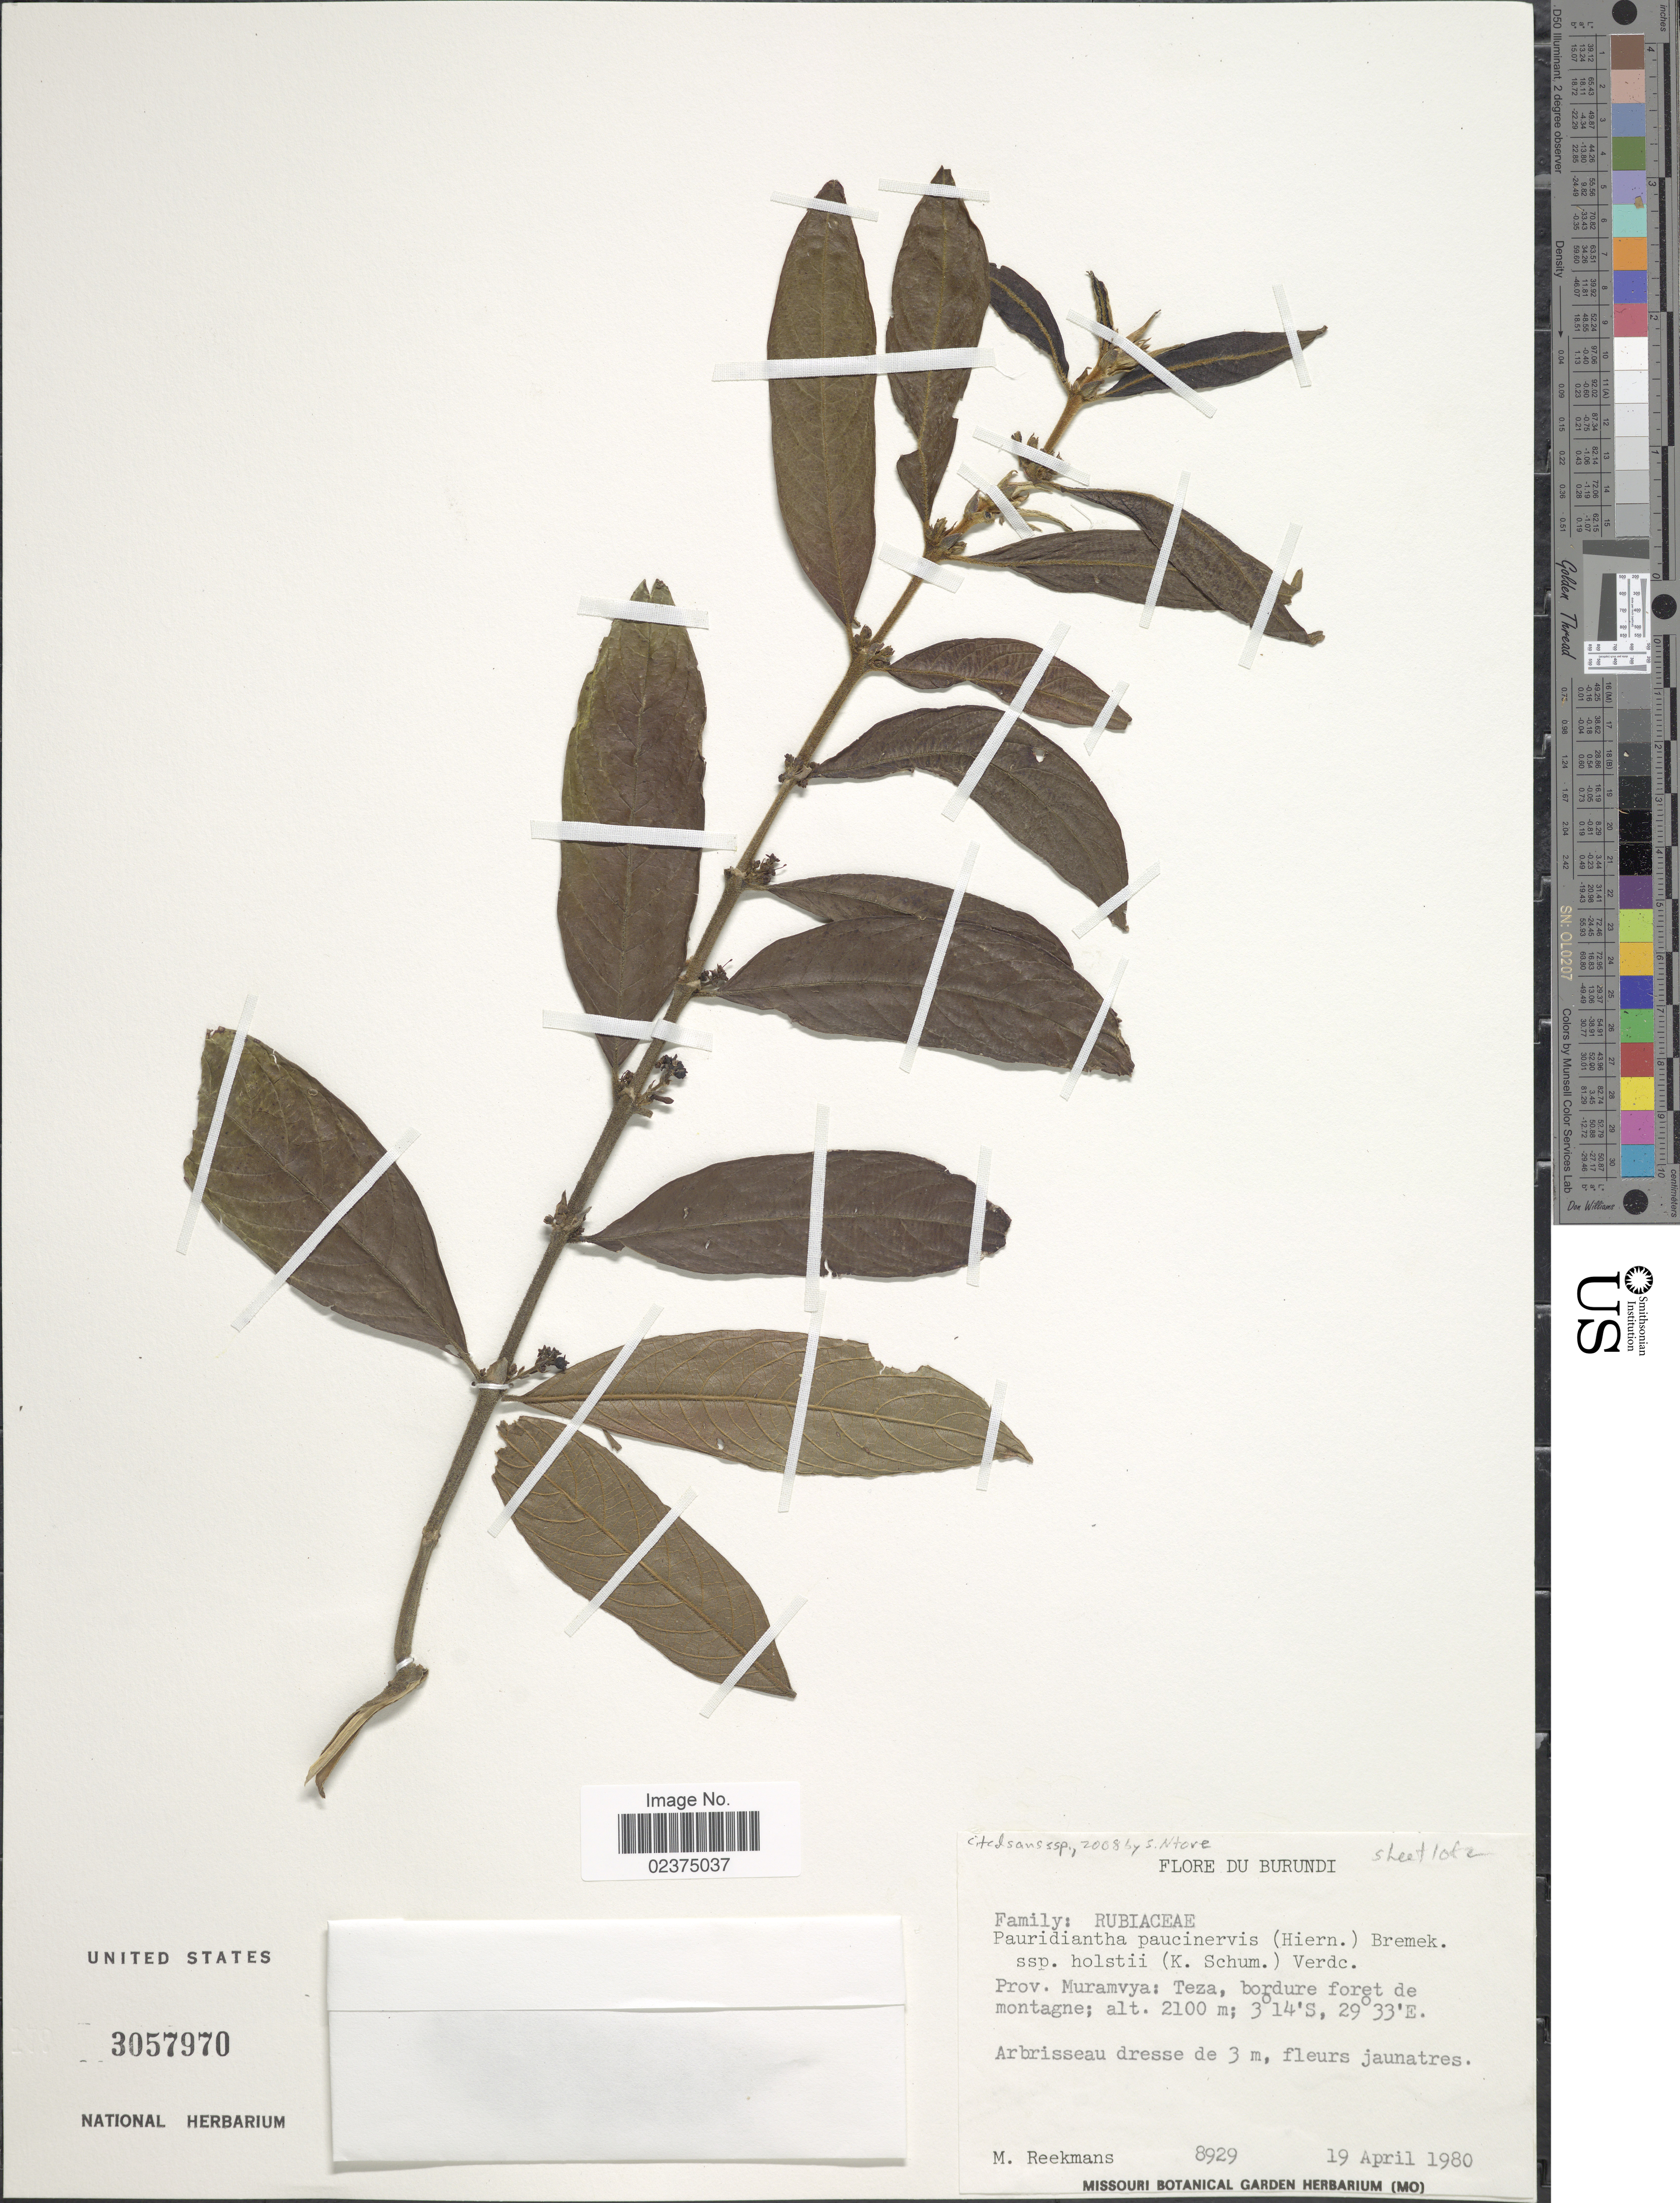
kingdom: Plantae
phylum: Tracheophyta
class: Magnoliopsida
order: Gentianales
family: Rubiaceae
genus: Pauridiantha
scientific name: Pauridiantha paucinervis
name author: (Hiern) Bremek.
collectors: M. Reekmans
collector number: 8929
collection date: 1980-04-19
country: Burundi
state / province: Muramvya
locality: Teza, bordure foret de montagne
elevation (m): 2100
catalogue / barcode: US 3057970